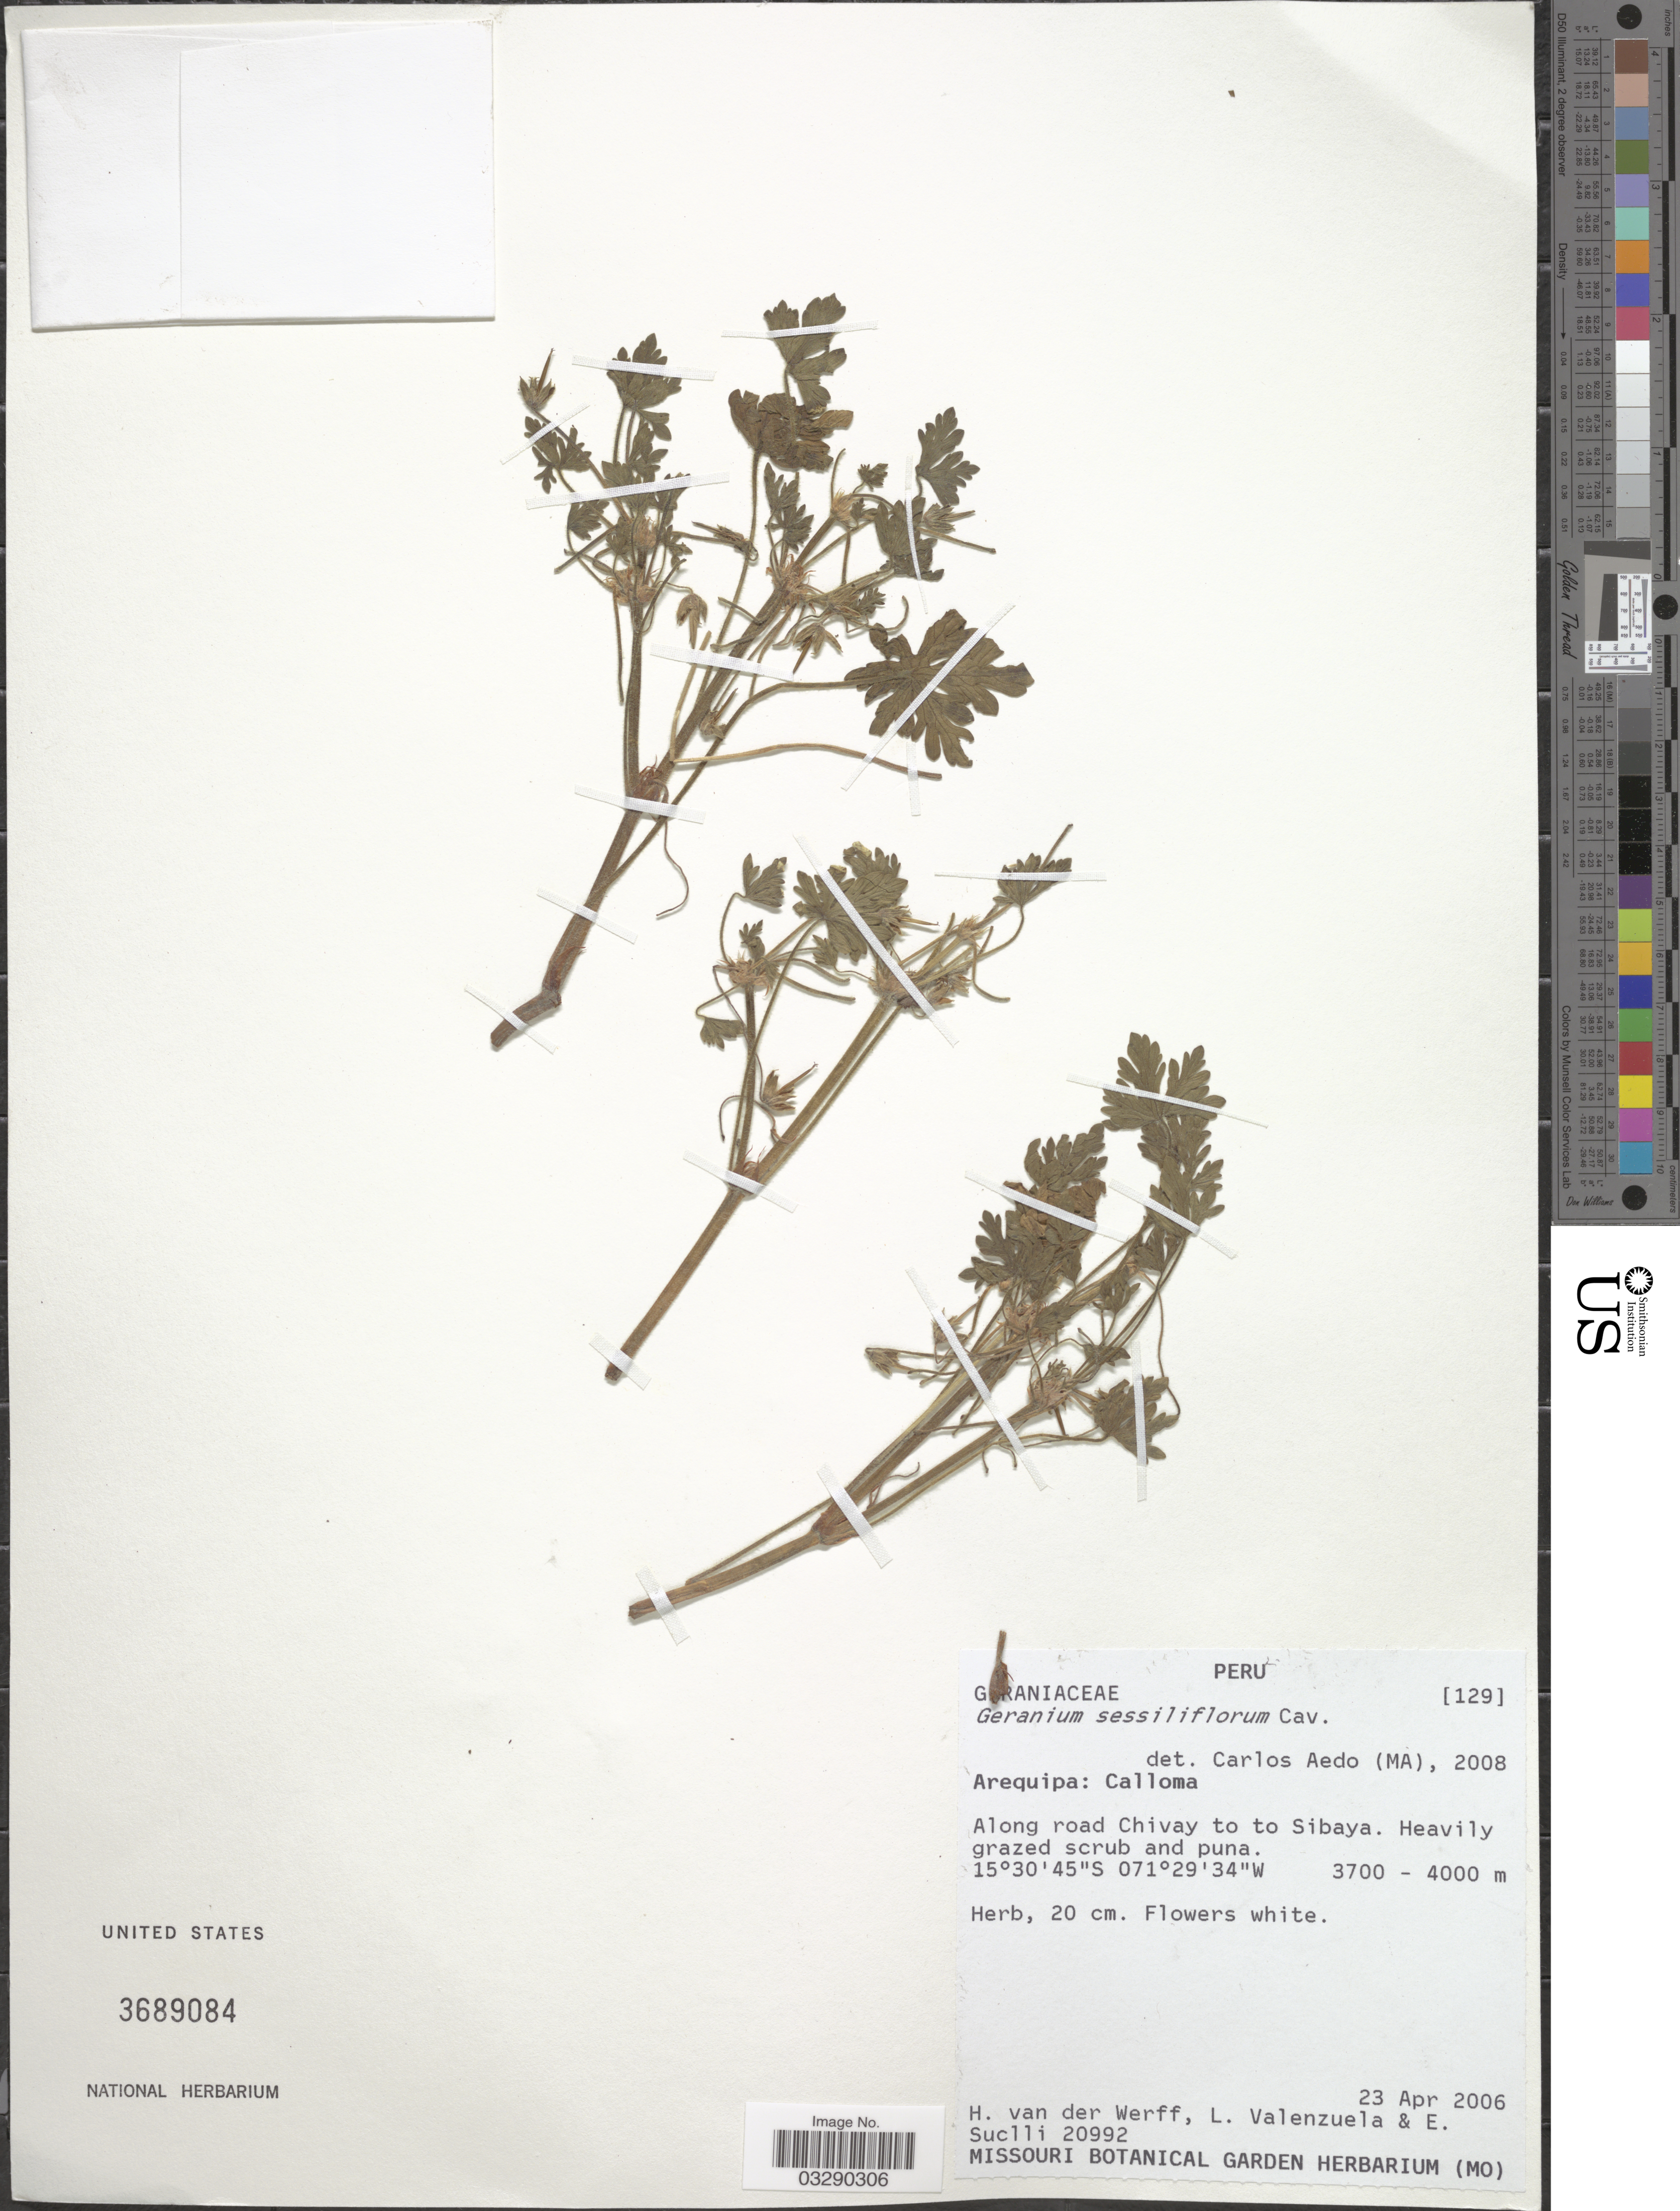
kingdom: Plantae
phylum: Tracheophyta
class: Magnoliopsida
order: Geraniales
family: Geraniaceae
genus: Geranium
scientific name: Geranium sessiliflorum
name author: Cav.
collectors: H. van der Werff, L. Valenzuela & E. Suclli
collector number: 20992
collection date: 2006-04-23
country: Peru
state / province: Arequipa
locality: Calloma. Along road to Chivay to to Sibaya.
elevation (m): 3700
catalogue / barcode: US 3689084